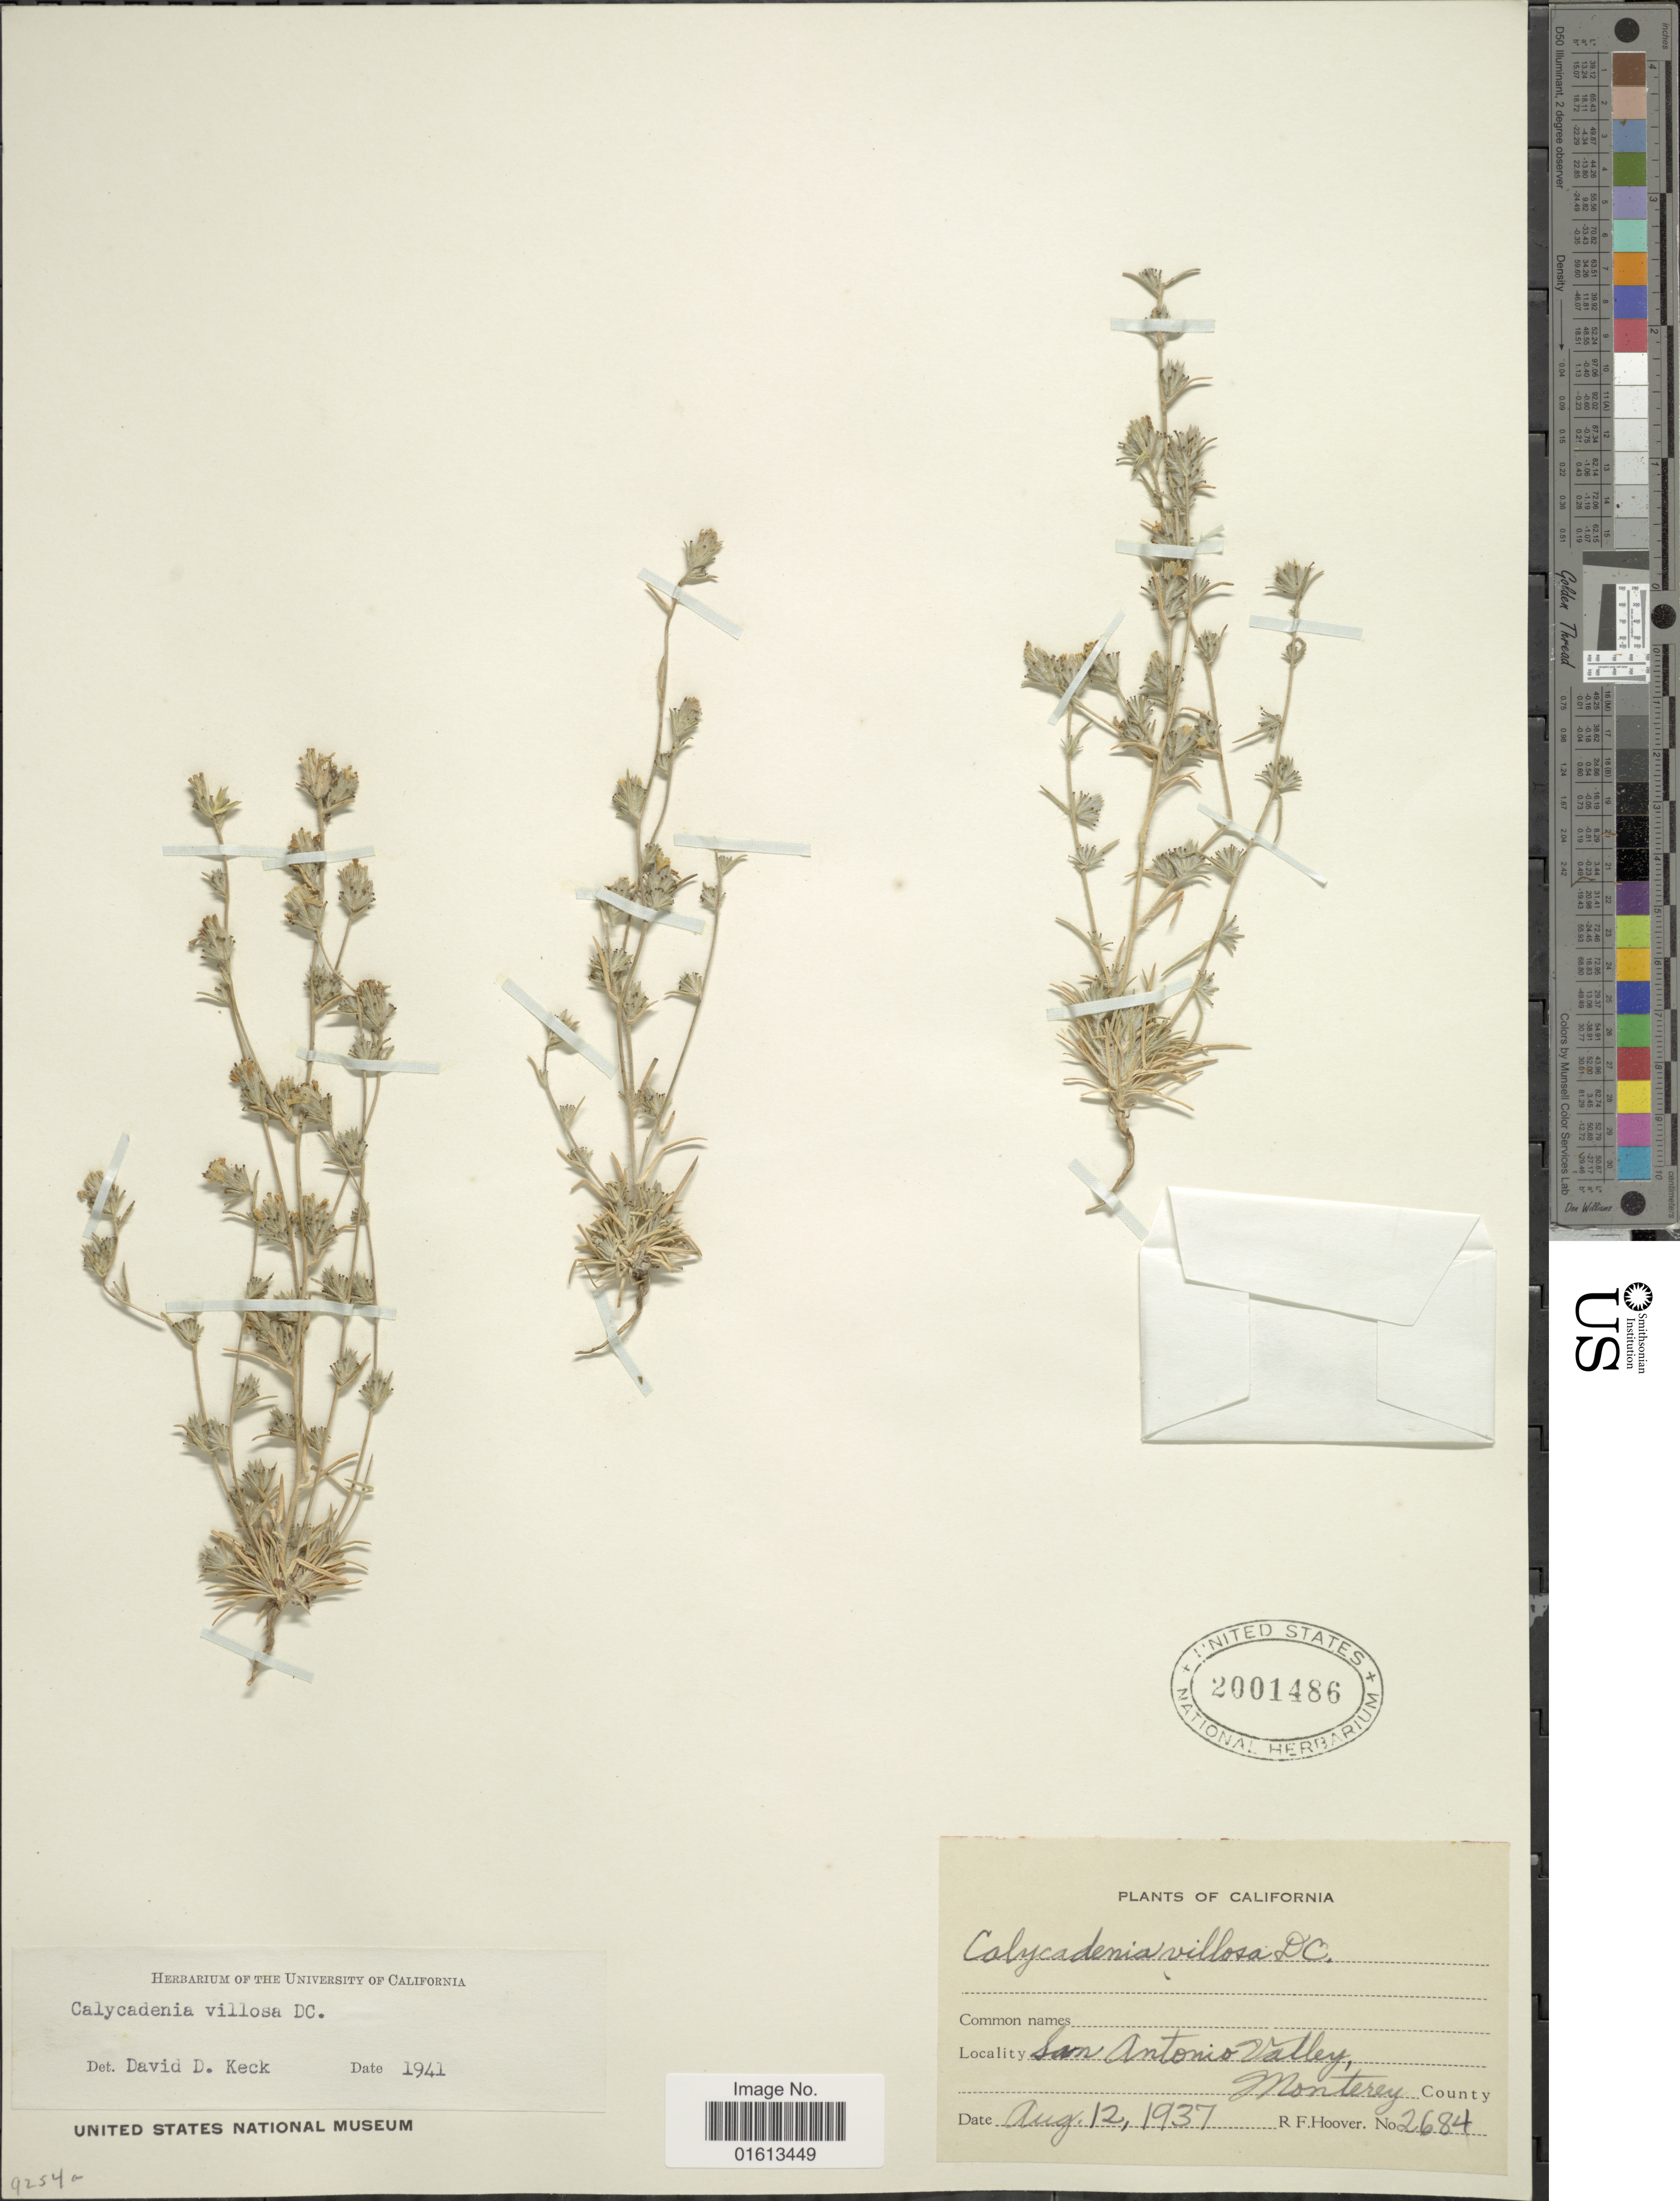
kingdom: Plantae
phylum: Tracheophyta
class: Magnoliopsida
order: Asterales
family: Asteraceae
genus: Calycadenia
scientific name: Calycadenia villosa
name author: DC.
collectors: R. F. Hoover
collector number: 2684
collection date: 1937-08-12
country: United States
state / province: California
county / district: Monterey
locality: San Antonio Valley, Monterey County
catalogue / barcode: US 2001486